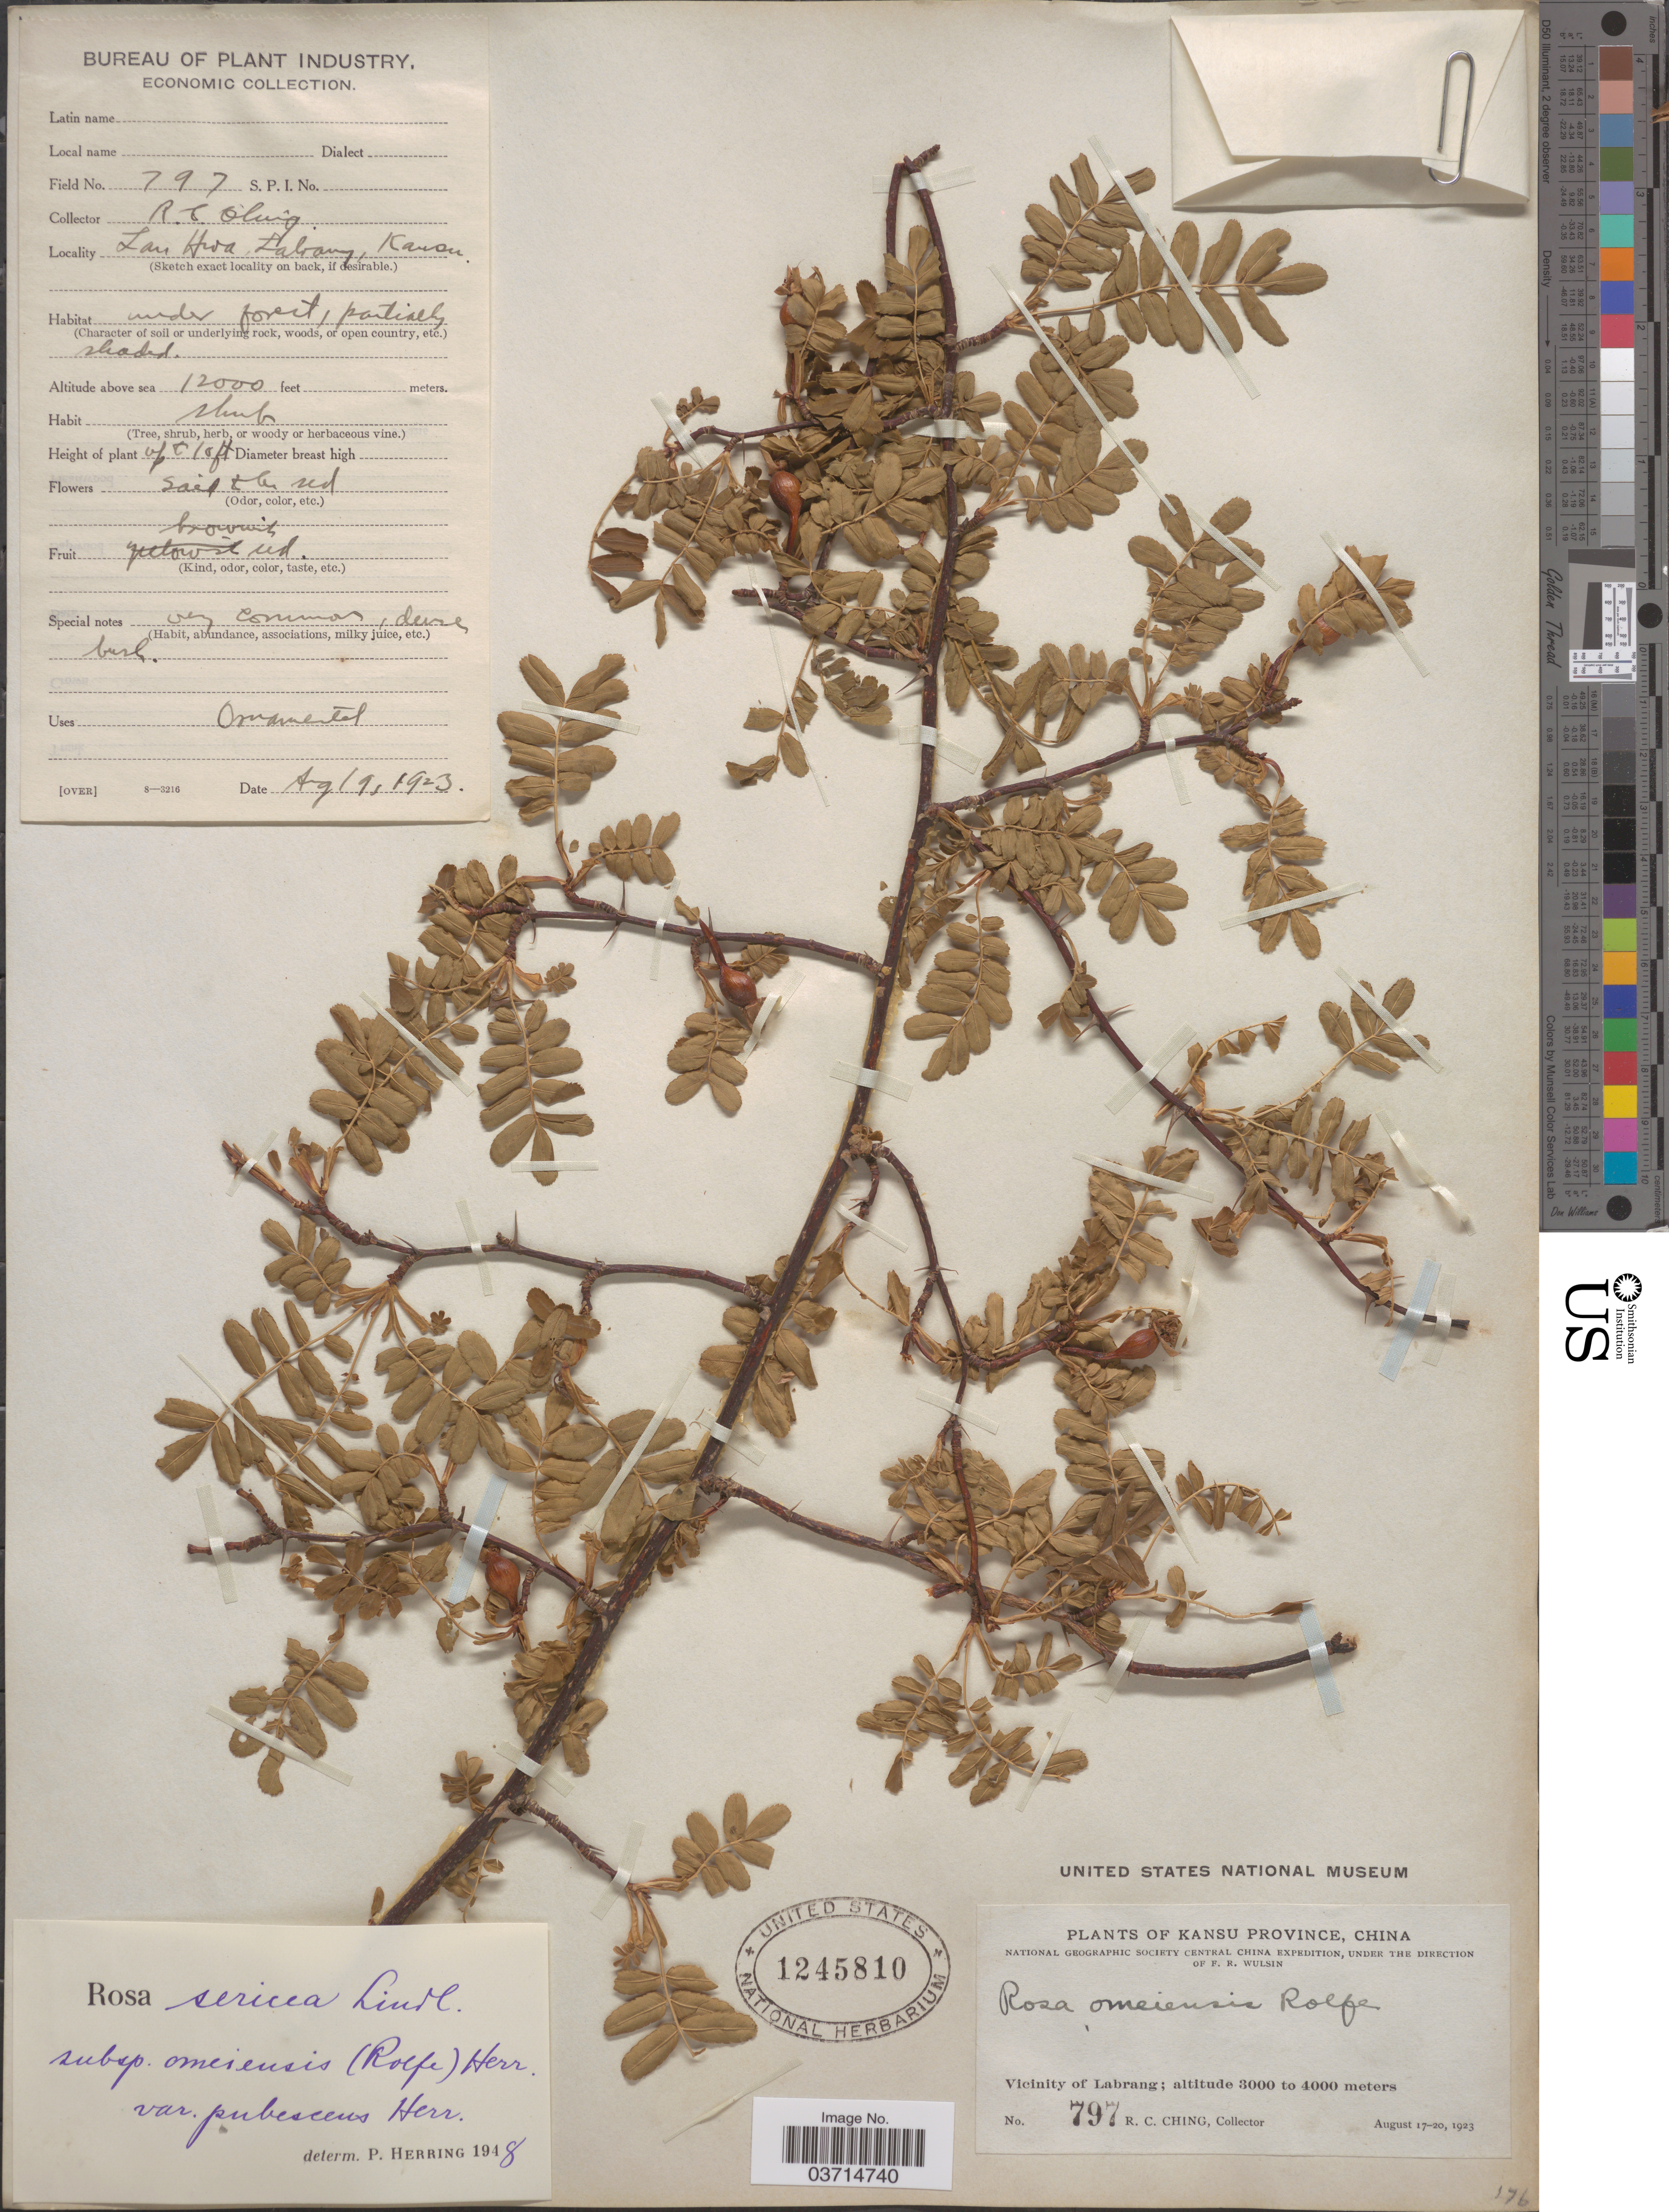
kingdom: Plantae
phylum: Tracheophyta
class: Magnoliopsida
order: Rosales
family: Rosaceae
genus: Rosa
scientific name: Rosa omeiensis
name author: Rolfe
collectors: R. C. Ching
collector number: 797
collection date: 1923-08-19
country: China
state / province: Gansu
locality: Kansu Province. Lan Hoa, vicinity of Labrang.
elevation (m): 3658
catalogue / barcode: US 1245810